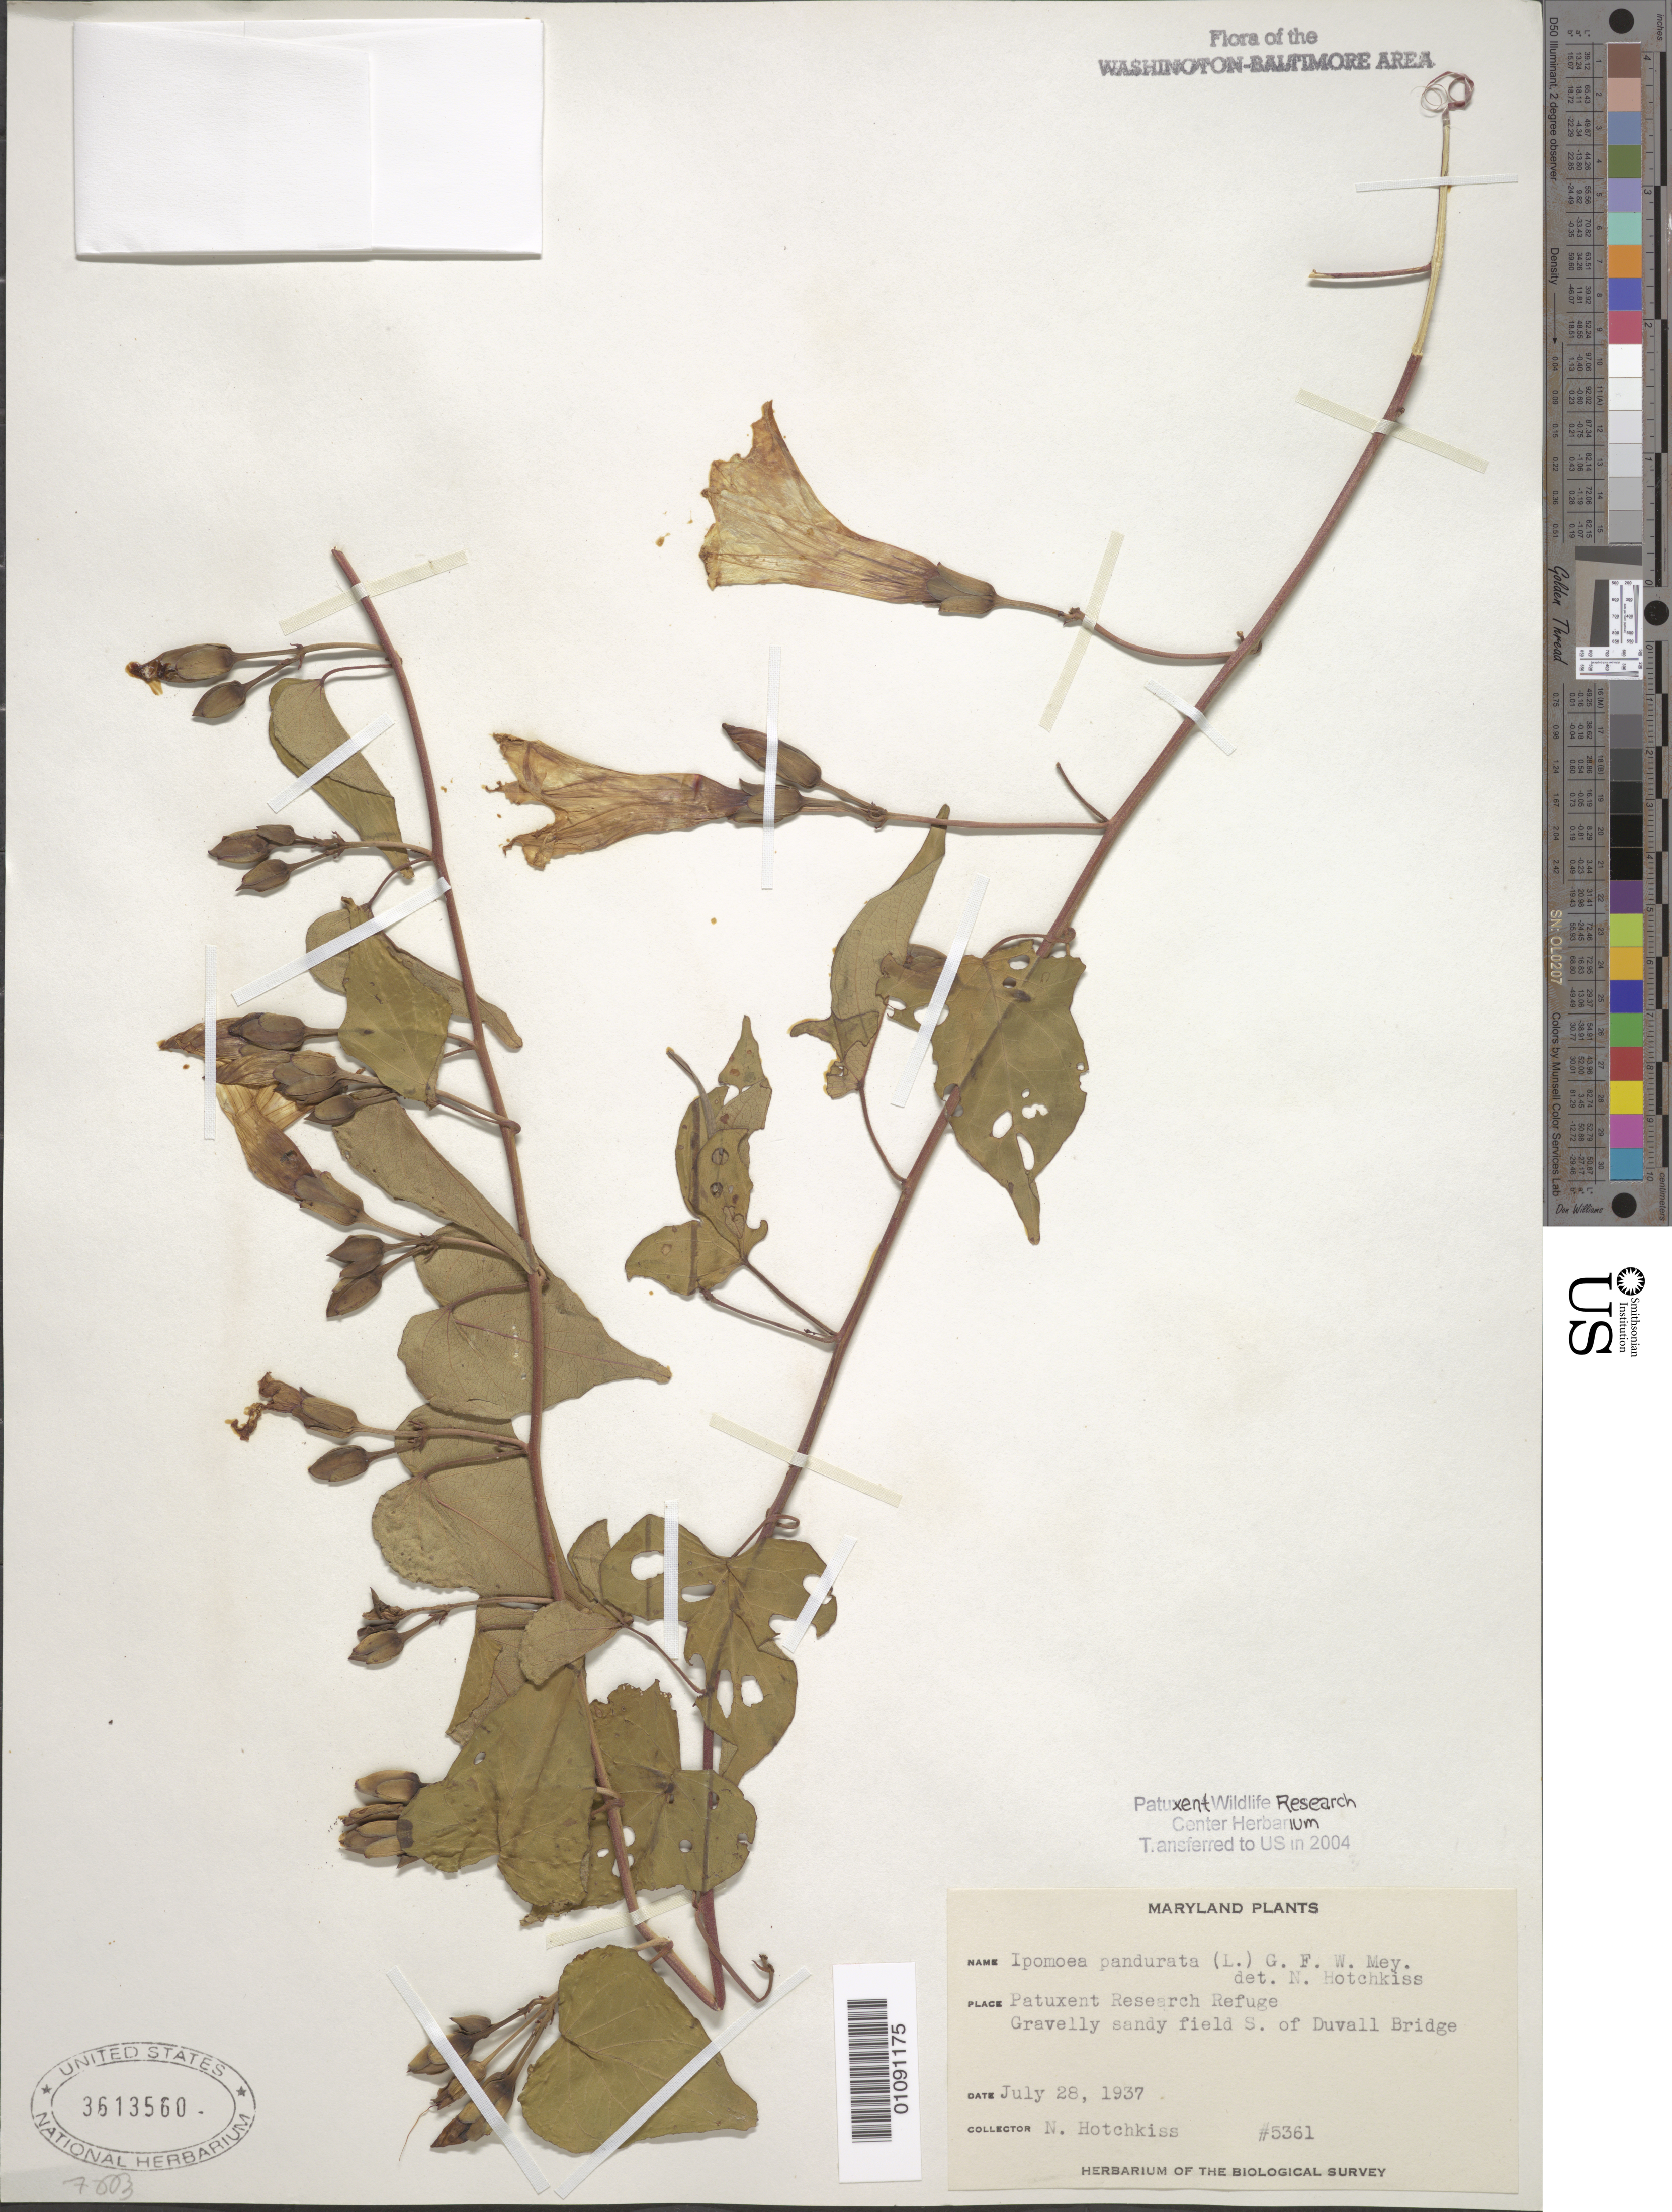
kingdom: Plantae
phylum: Tracheophyta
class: Magnoliopsida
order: Solanales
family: Convolvulaceae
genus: Ipomoea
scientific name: Ipomoea pandurata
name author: (L.) G. Mey.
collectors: N. Hotchkiss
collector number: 5361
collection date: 1937-07-28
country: United States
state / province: Maryland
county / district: Prince George's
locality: Patuxent Wildlife Refuge. S. of Duvall Bridge.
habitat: Gravelly sandy field.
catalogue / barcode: US 3613560